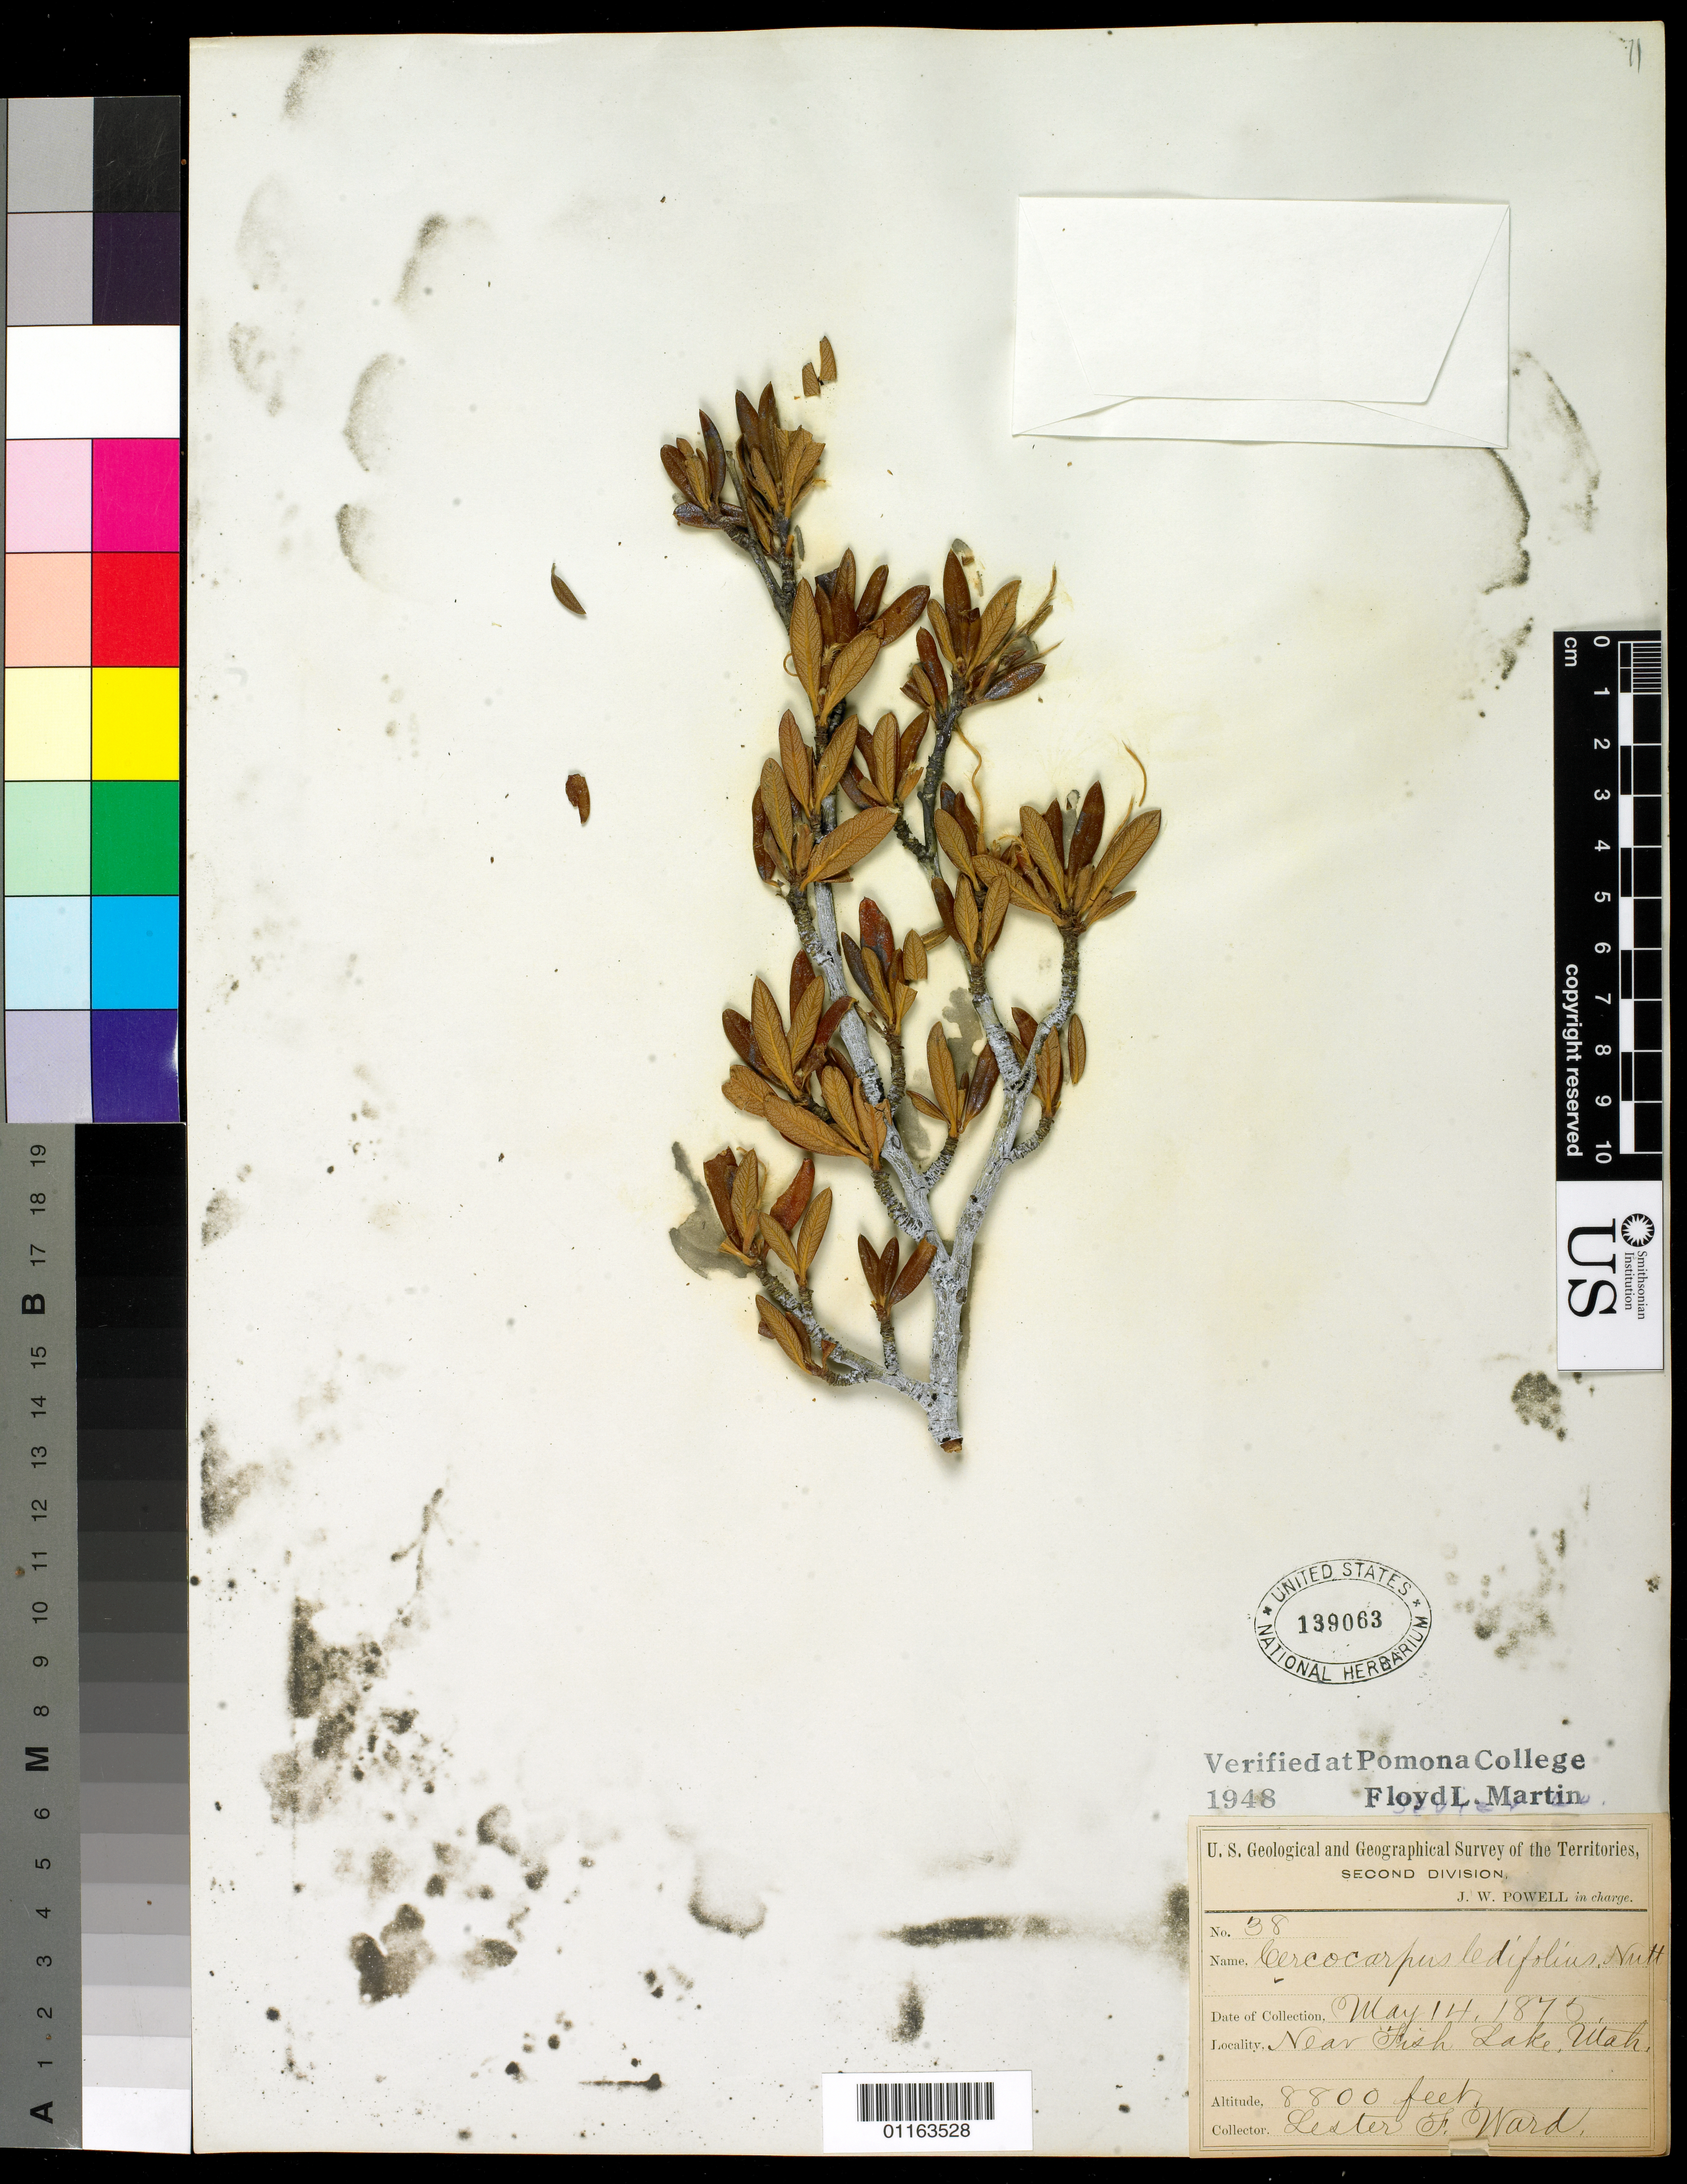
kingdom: Plantae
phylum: Tracheophyta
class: Magnoliopsida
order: Rosales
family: Rosaceae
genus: Cercocarpus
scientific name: Cercocarpus ledifolius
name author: Nutt.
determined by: Martin, F. L.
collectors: L. F. Ward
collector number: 38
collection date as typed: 14 May 1875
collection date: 1875-05-14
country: United States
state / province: Utah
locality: Near Fish Lake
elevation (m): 2682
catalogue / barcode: US 139063